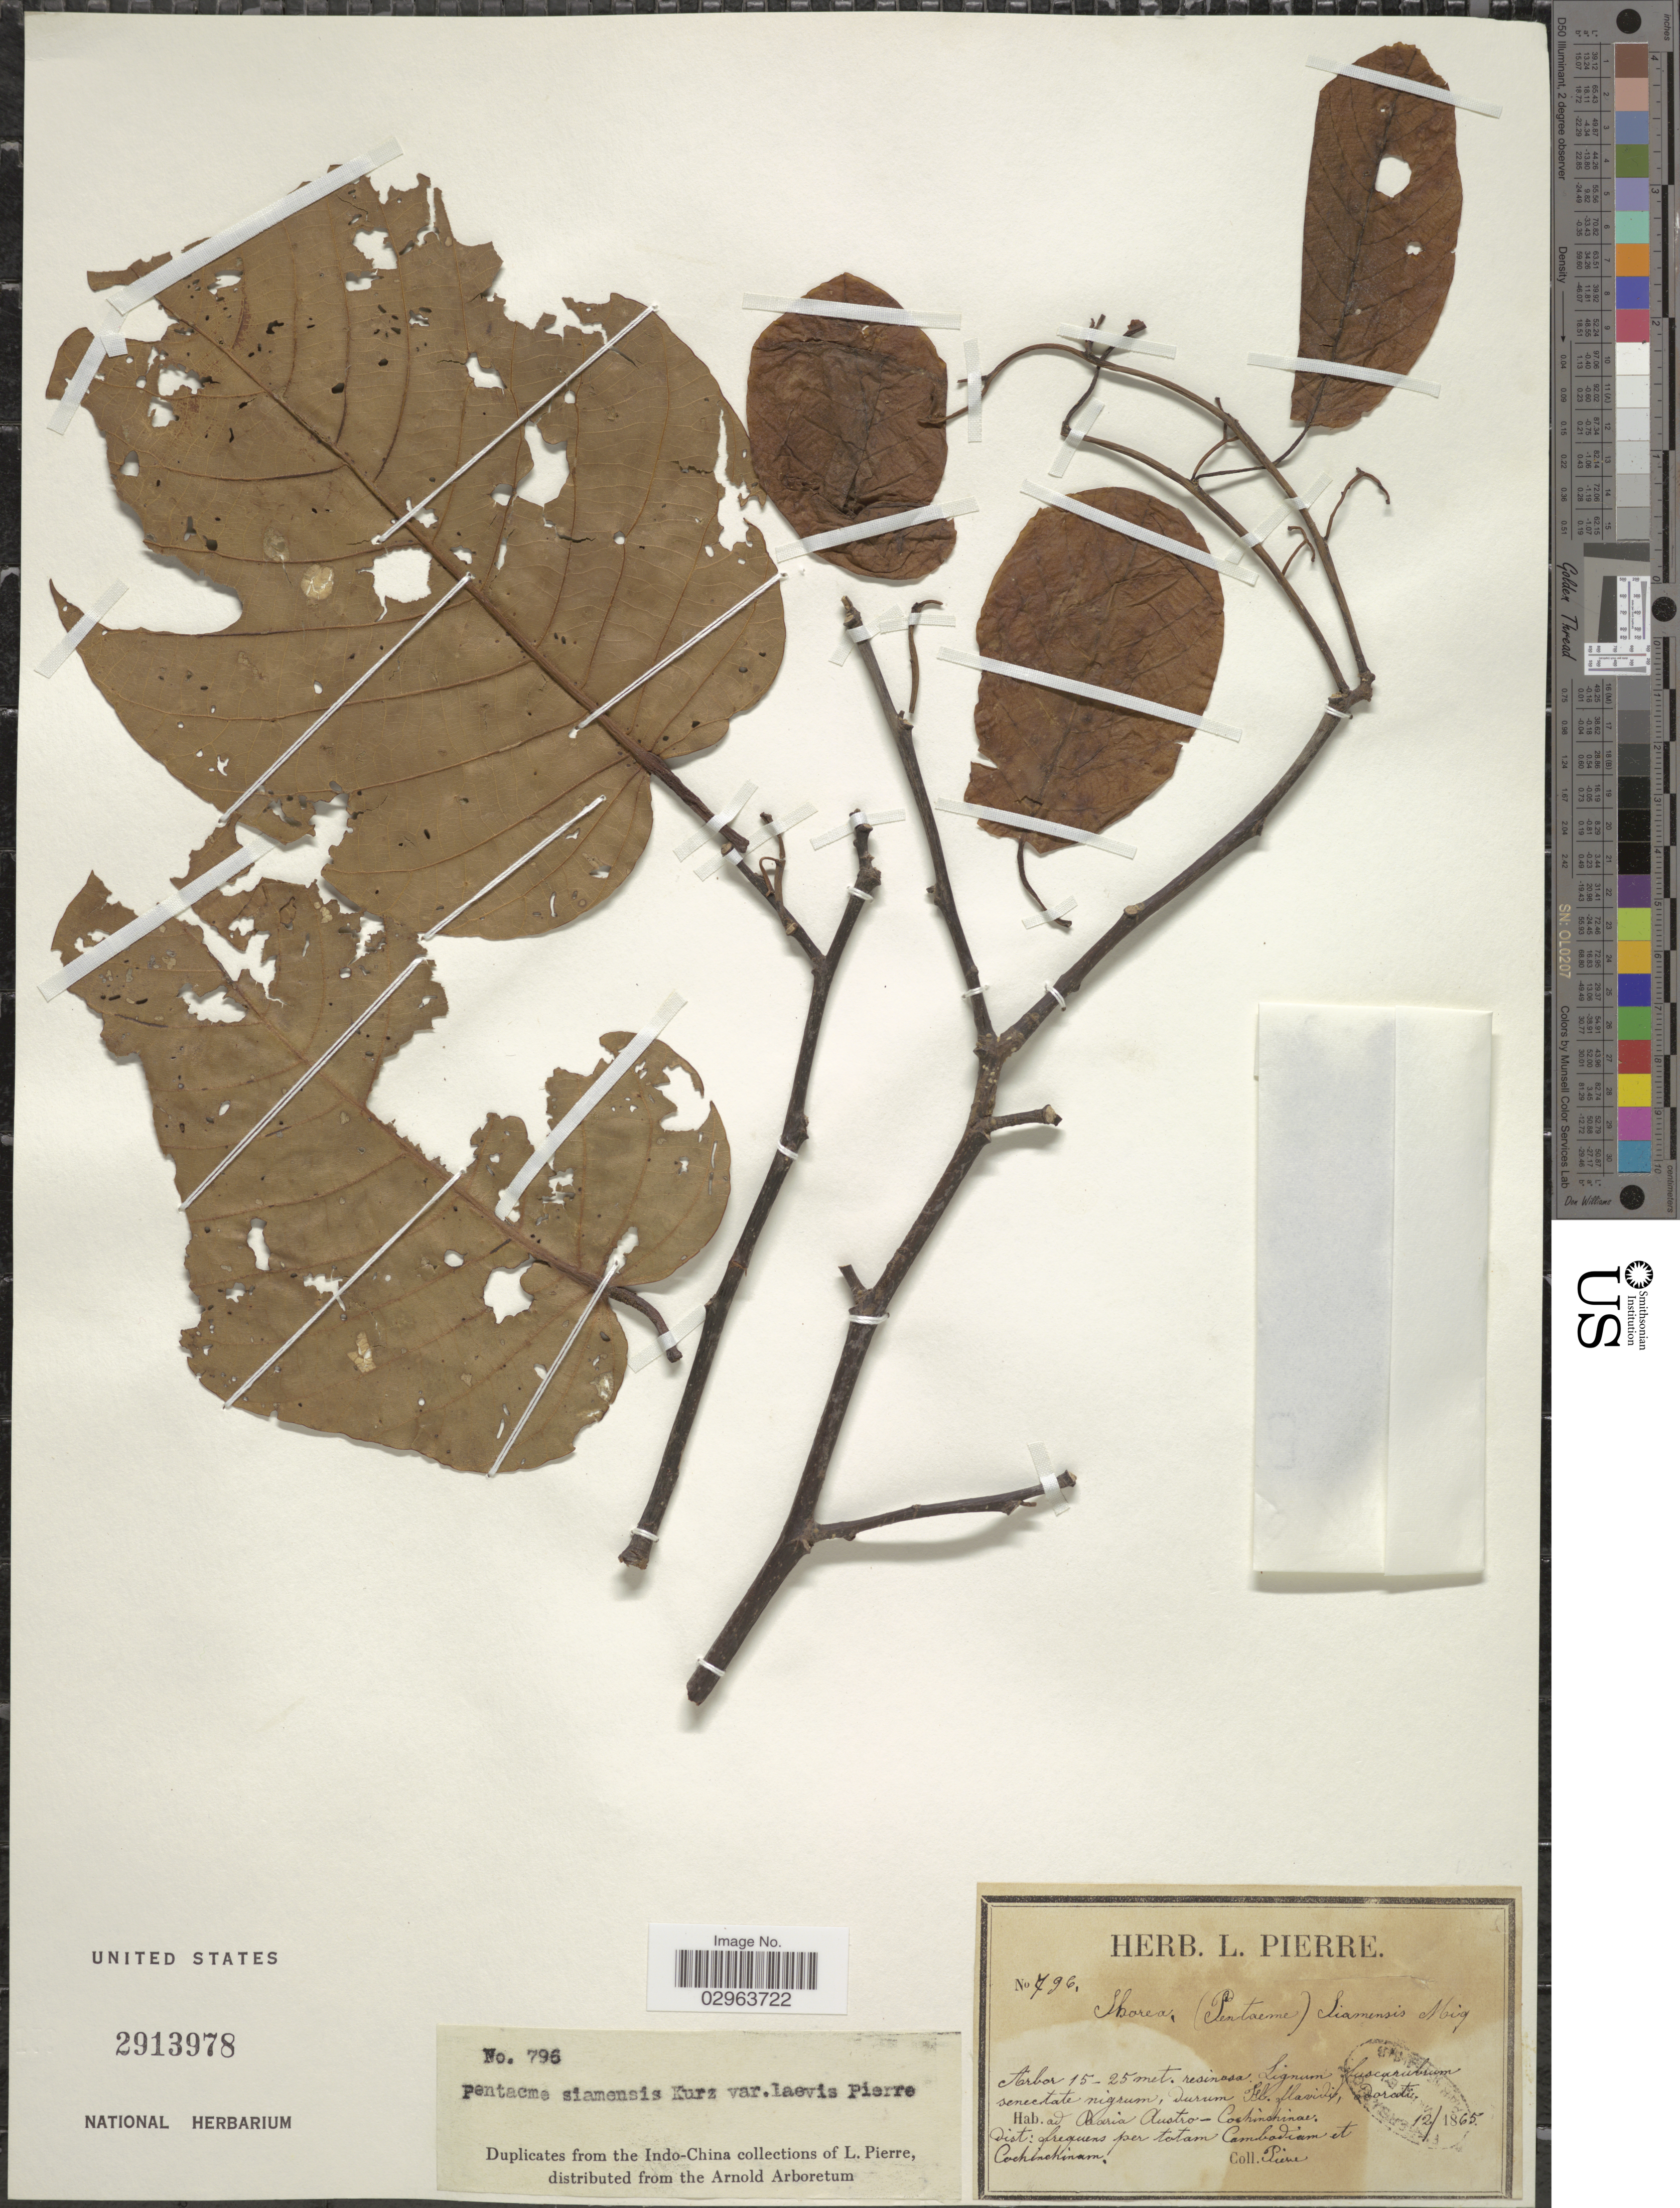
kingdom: Plantae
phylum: Tracheophyta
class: Magnoliopsida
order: Malvales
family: Dipterocarpaceae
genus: Pentacme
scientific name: Pentacme siamensis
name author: (Miq.) Kurz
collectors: -- Pierre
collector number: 796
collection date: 1865-12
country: Vietnam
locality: Ad Charia Austro Cochinchina dist.: frequens per totam Cambodiam et Cochichinam.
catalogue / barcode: US 2913978